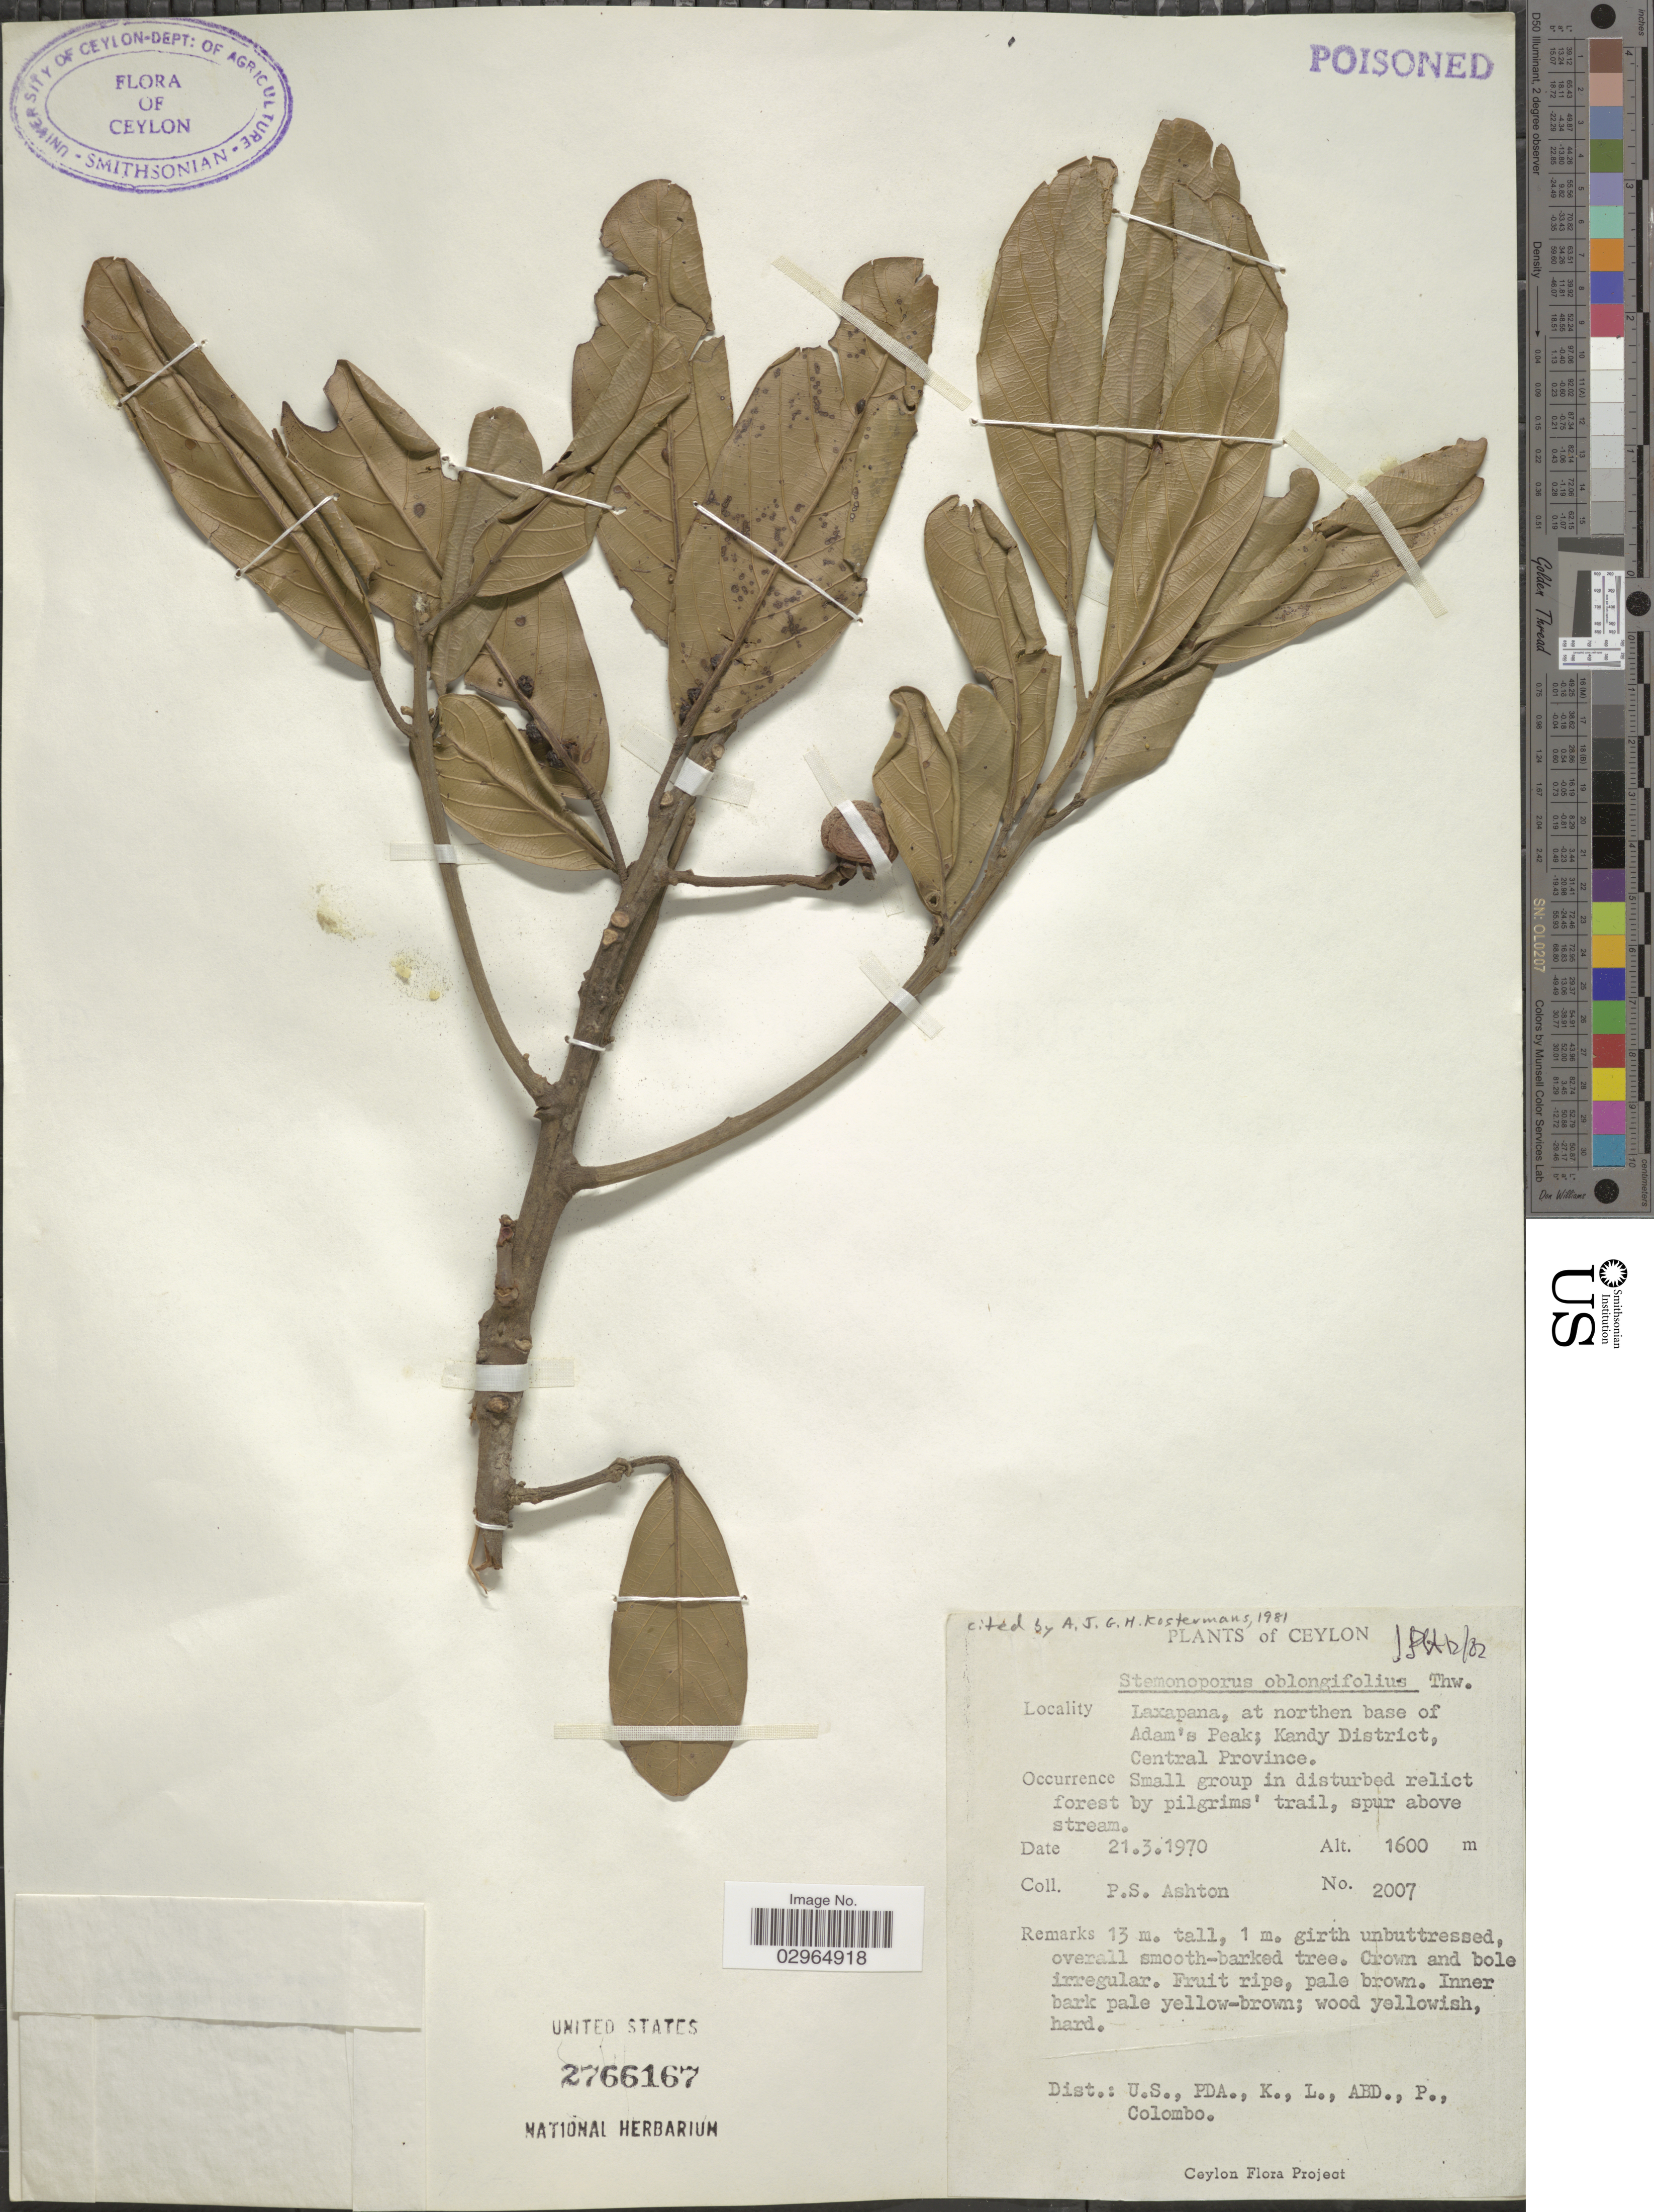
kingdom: Plantae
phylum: Tracheophyta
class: Magnoliopsida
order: Malvales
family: Dipterocarpaceae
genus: Stemonoporus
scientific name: Stemonoporus oblongifolius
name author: Thwaites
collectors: P. S. Ashton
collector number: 2007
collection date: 1970-03-21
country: Sri Lanka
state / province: Central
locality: Ceylon. Laxapana, at northern base of Adam's Peak; Kandy District.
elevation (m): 1600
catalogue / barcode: US 2766167